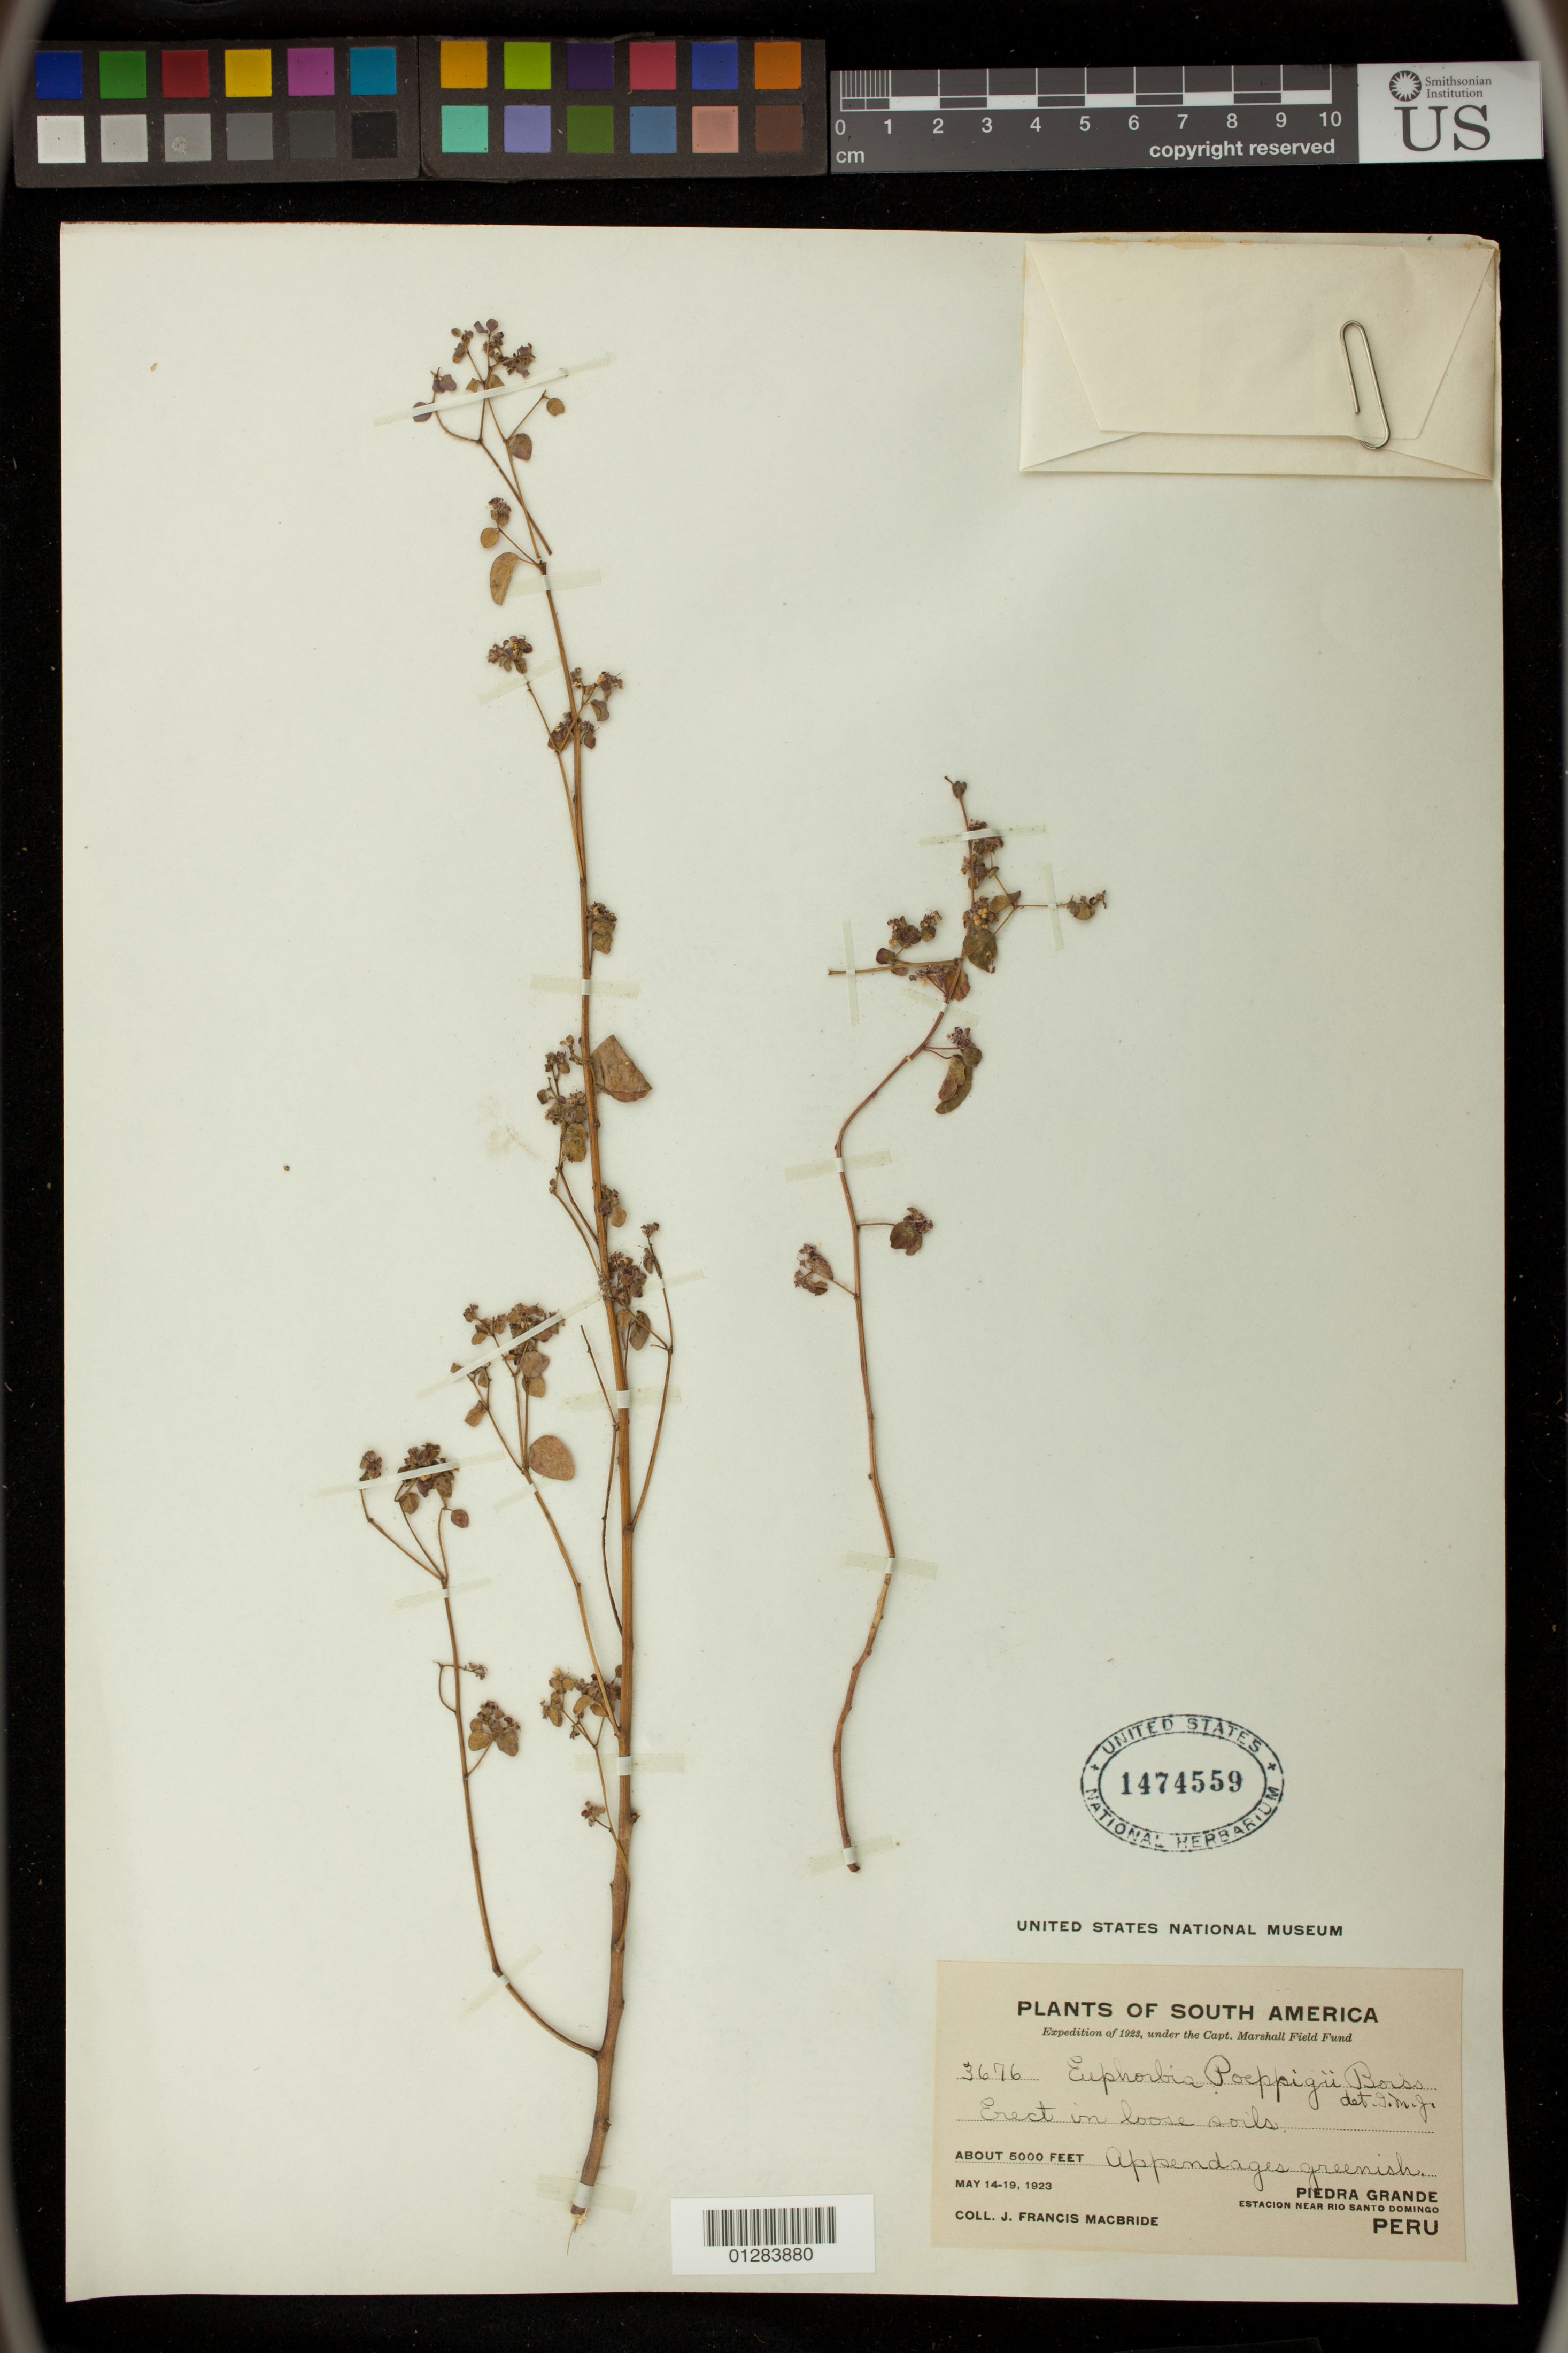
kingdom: Plantae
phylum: Tracheophyta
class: Magnoliopsida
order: Malpighiales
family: Euphorbiaceae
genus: Euphorbia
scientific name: Euphorbia poeppigii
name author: (Klotzsch & Garcke) Boiss.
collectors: J. F. Macbride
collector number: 3676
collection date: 1923-05-14/1923-05-19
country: Peru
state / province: Moquegua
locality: Piedra Grande near Rio Santo Domingo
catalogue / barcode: US 1474559